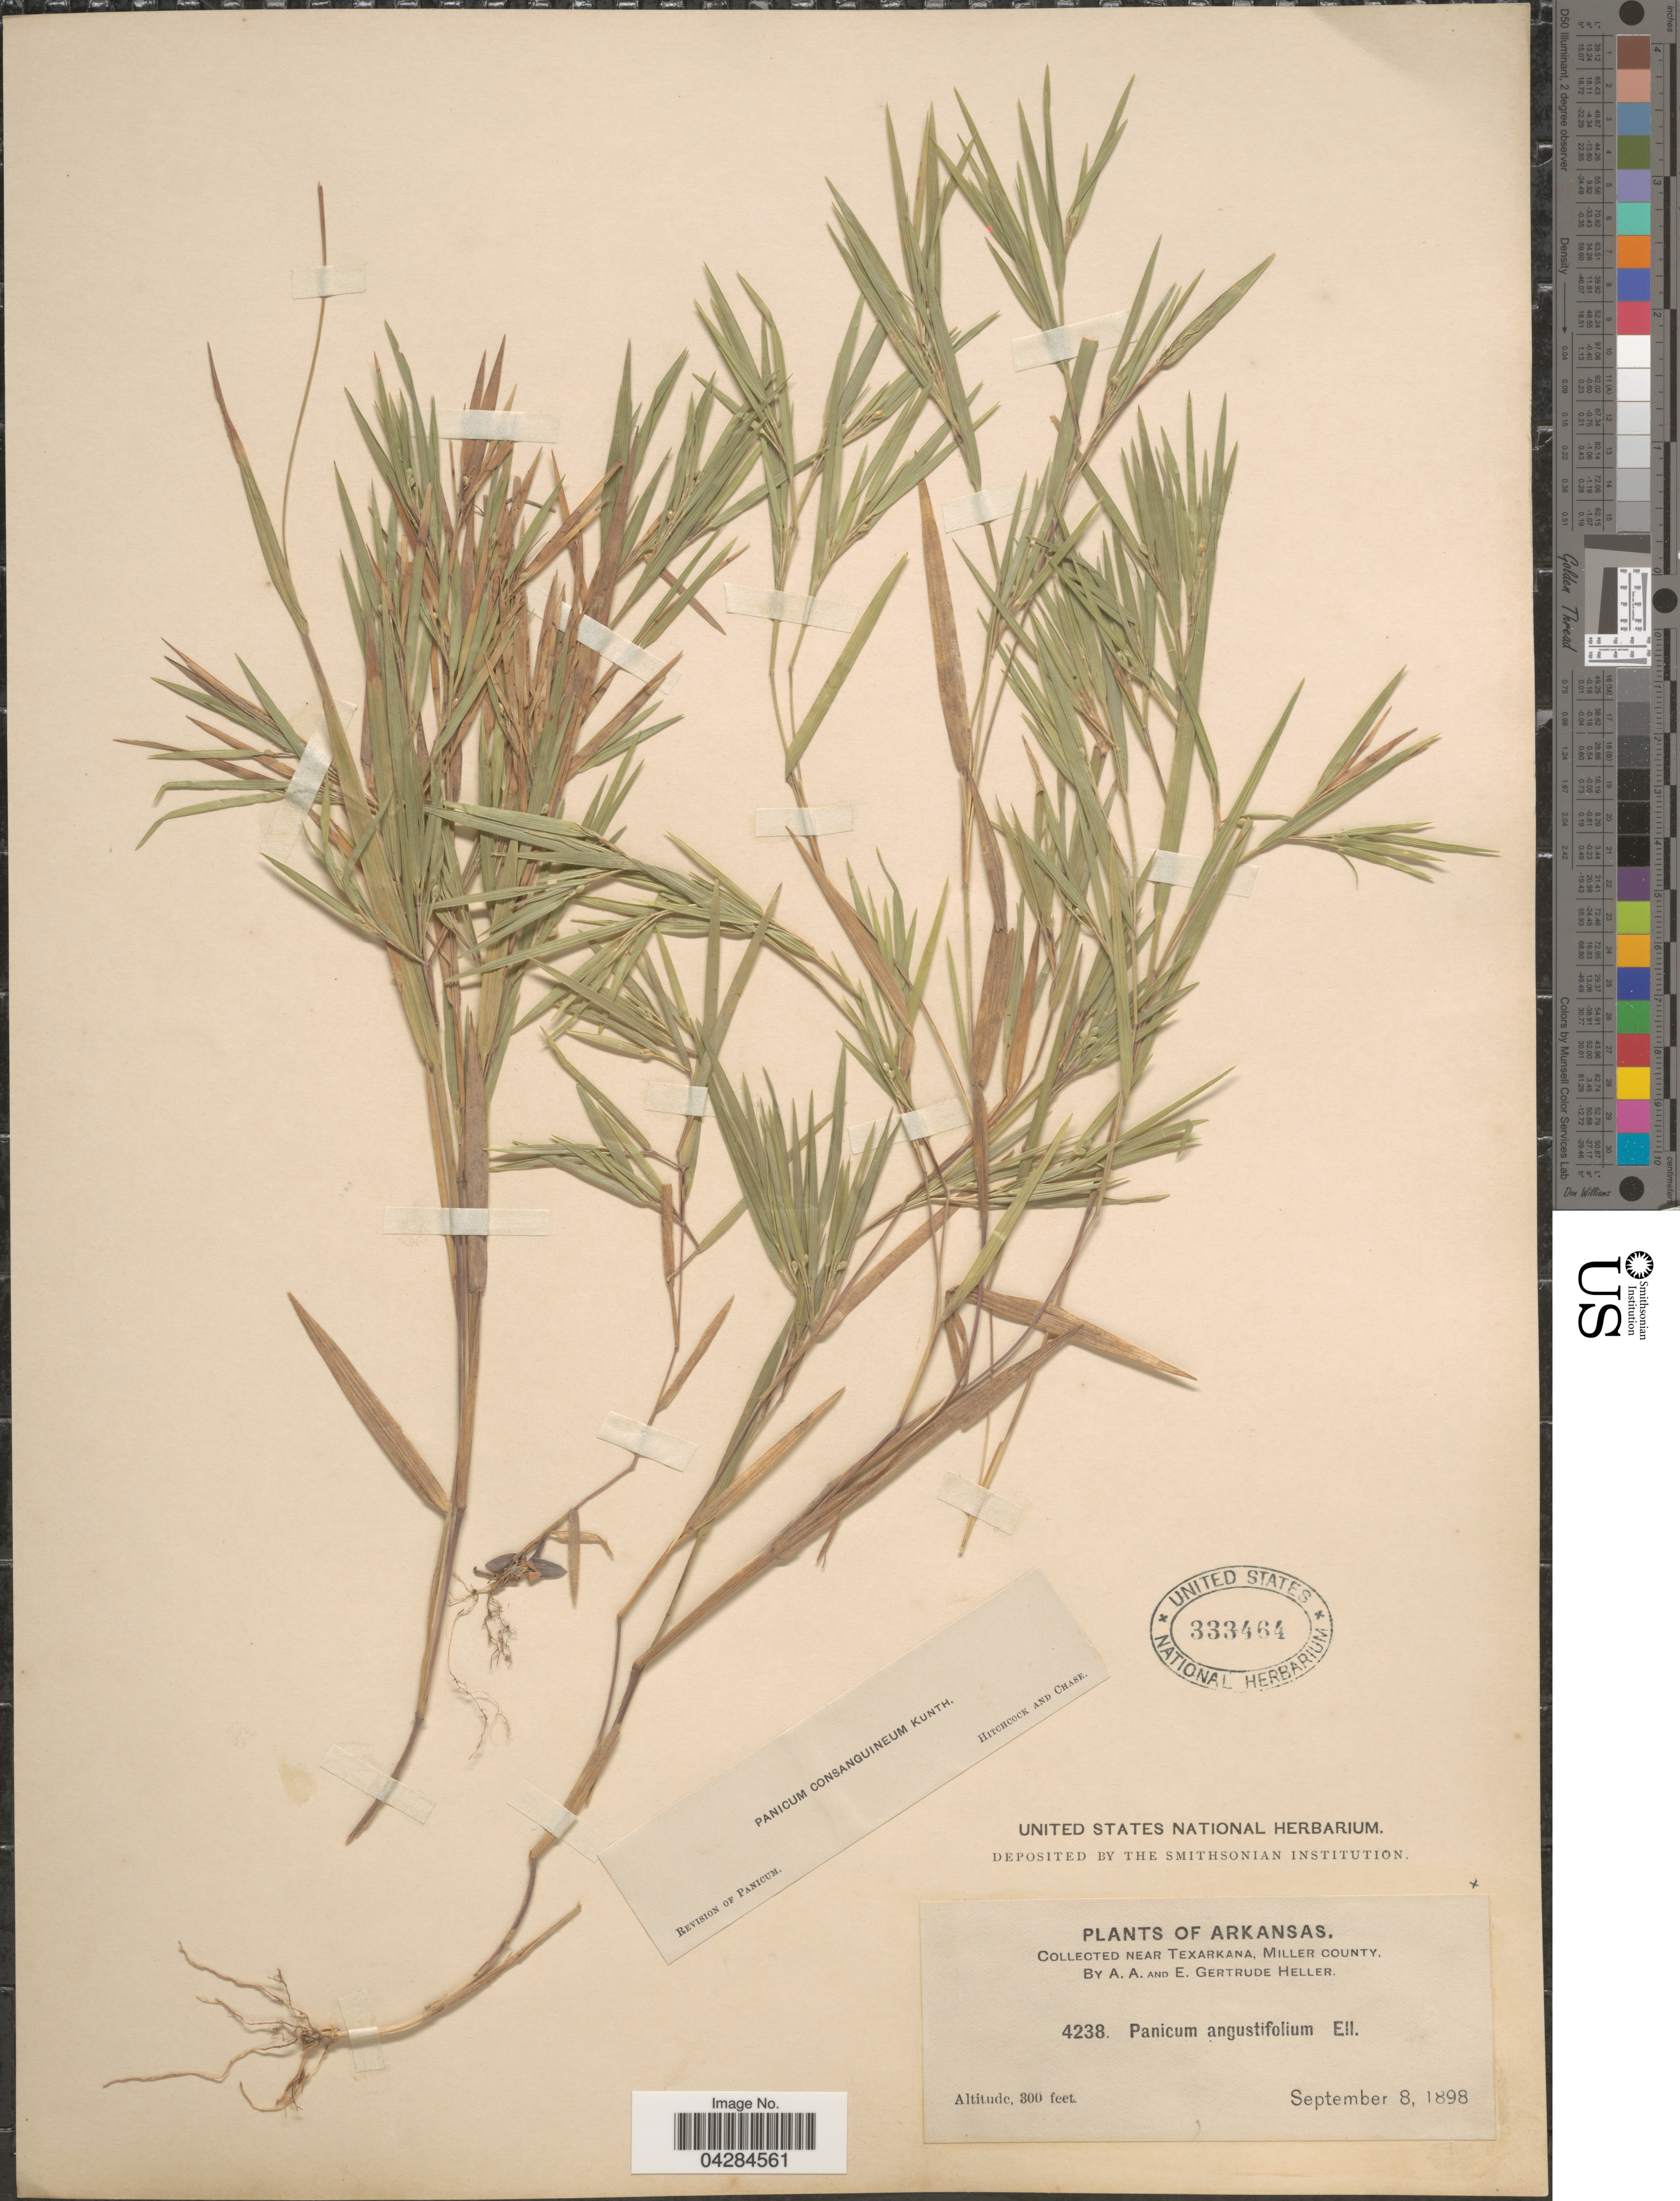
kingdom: Plantae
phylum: Tracheophyta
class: Liliopsida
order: Poales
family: Poaceae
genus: Dichanthelium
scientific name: Dichanthelium ovale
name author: (Elliott) Gould & C.A. Clark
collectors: A. A. Heller & E. G. Heller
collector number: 4238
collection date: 1898-09-08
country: United States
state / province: Arkansas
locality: Near Texarkana, Miller county.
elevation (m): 91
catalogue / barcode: US 333464